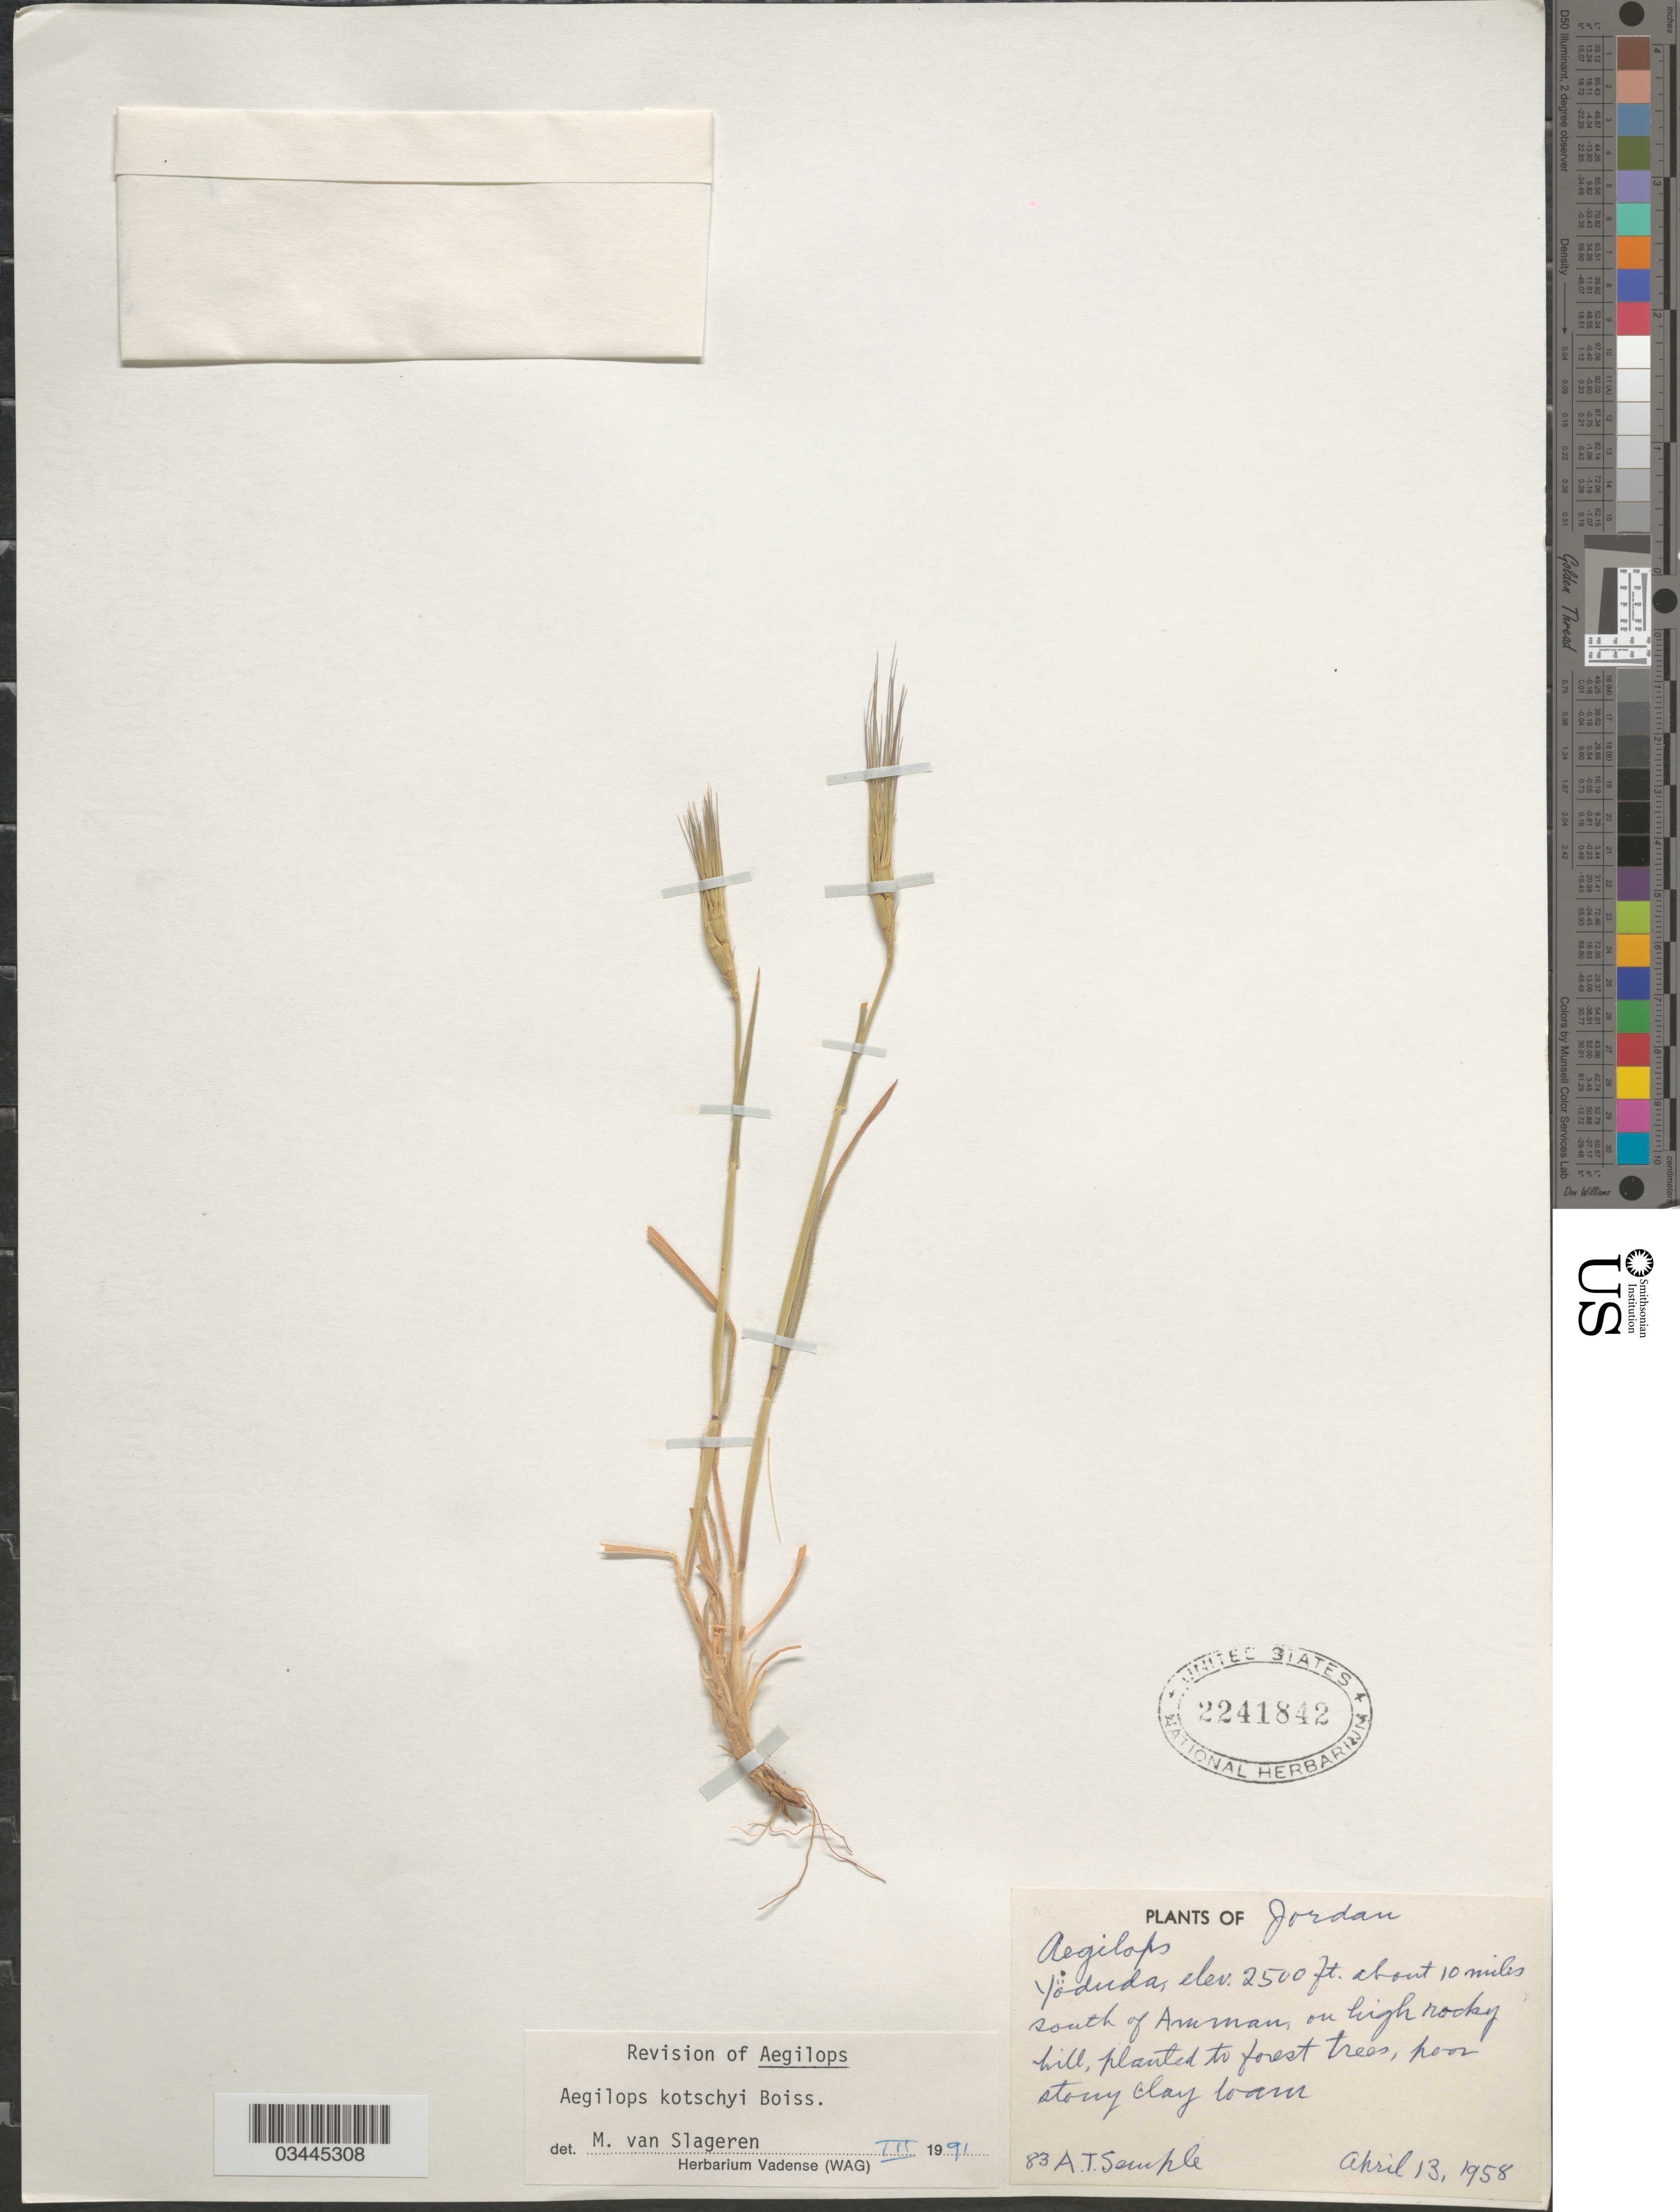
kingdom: Plantae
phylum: Tracheophyta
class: Liliopsida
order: Poales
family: Poaceae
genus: Aegilops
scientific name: Aegilops kotschyi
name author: Boiss.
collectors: A. Semple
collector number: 83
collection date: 1958-04-13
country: Jordan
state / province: Amman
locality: Yöduda, about 10 miles south of Amman on high rocky hill.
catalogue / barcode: US 2241842